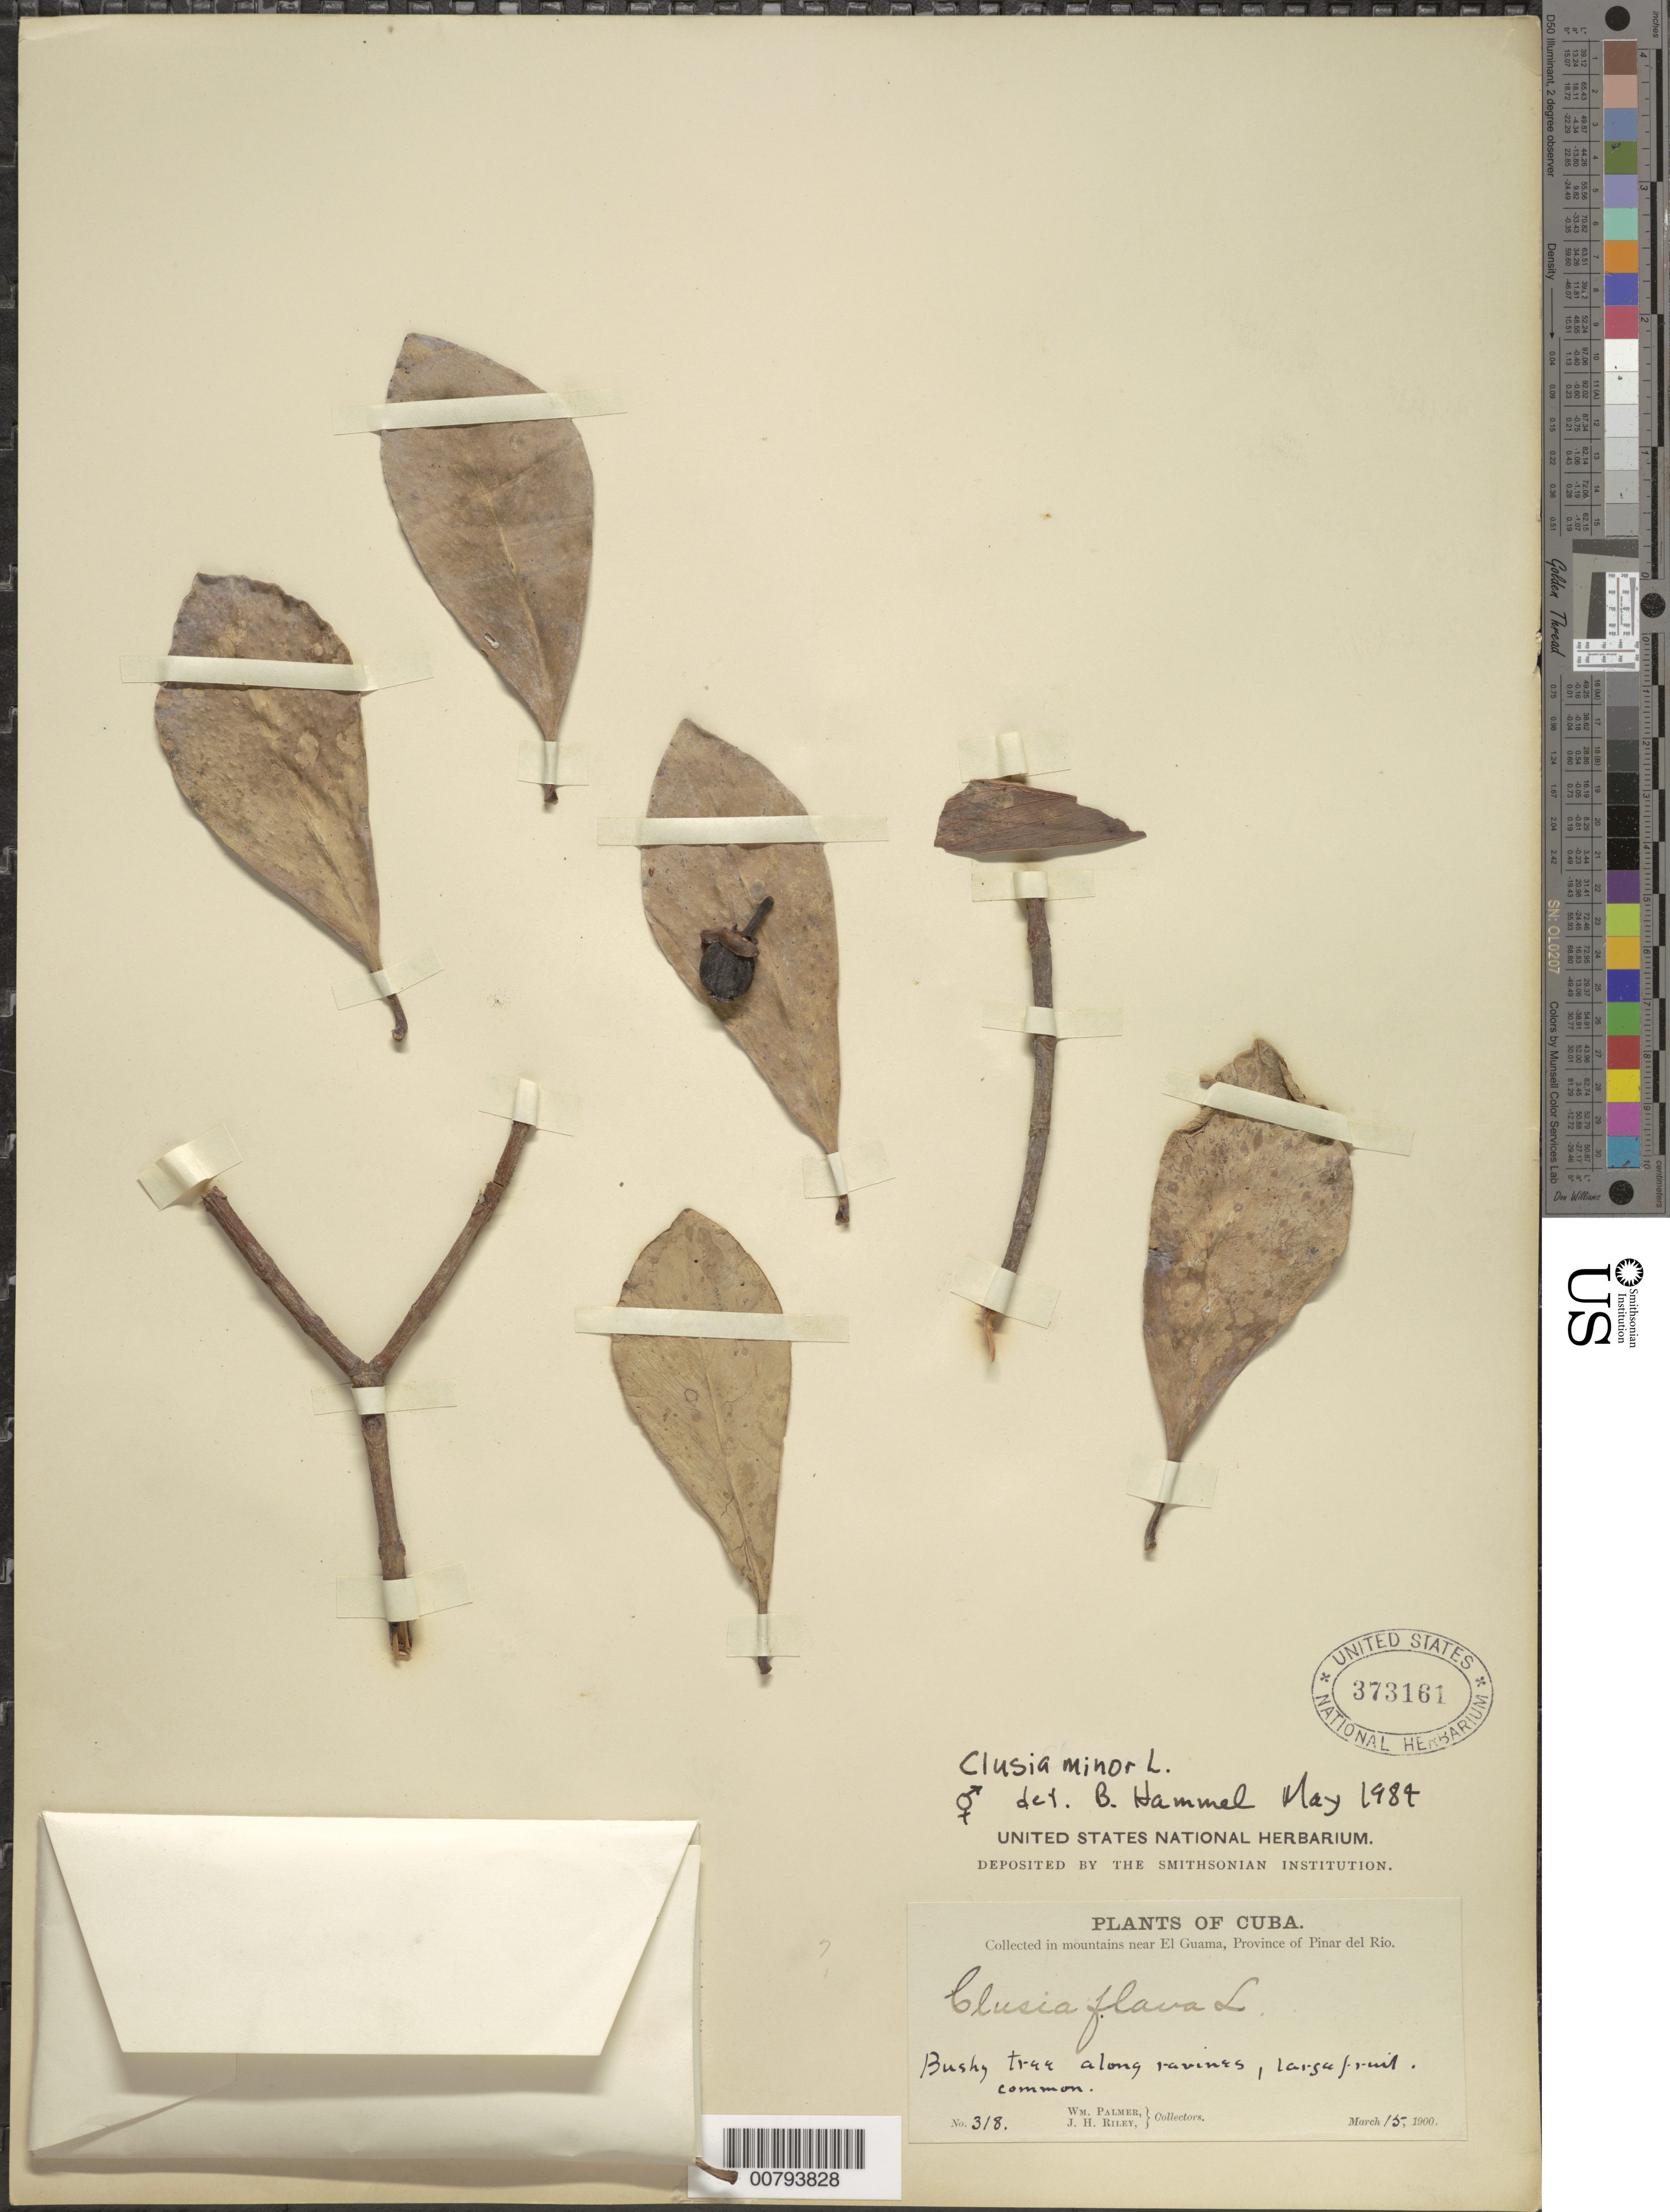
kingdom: Plantae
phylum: Tracheophyta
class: Magnoliopsida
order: Malpighiales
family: Clusiaceae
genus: Clusia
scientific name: Clusia minor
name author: L.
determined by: Hammel, Barry E., (MO), Missouri Botanical Garden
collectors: W. Palmer & J. H. Riley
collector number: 318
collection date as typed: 15 Mar 1900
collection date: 1900-03-15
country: Cuba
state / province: Pinar del Río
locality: Mountains near El Guama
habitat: Along ravines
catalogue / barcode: US 373161